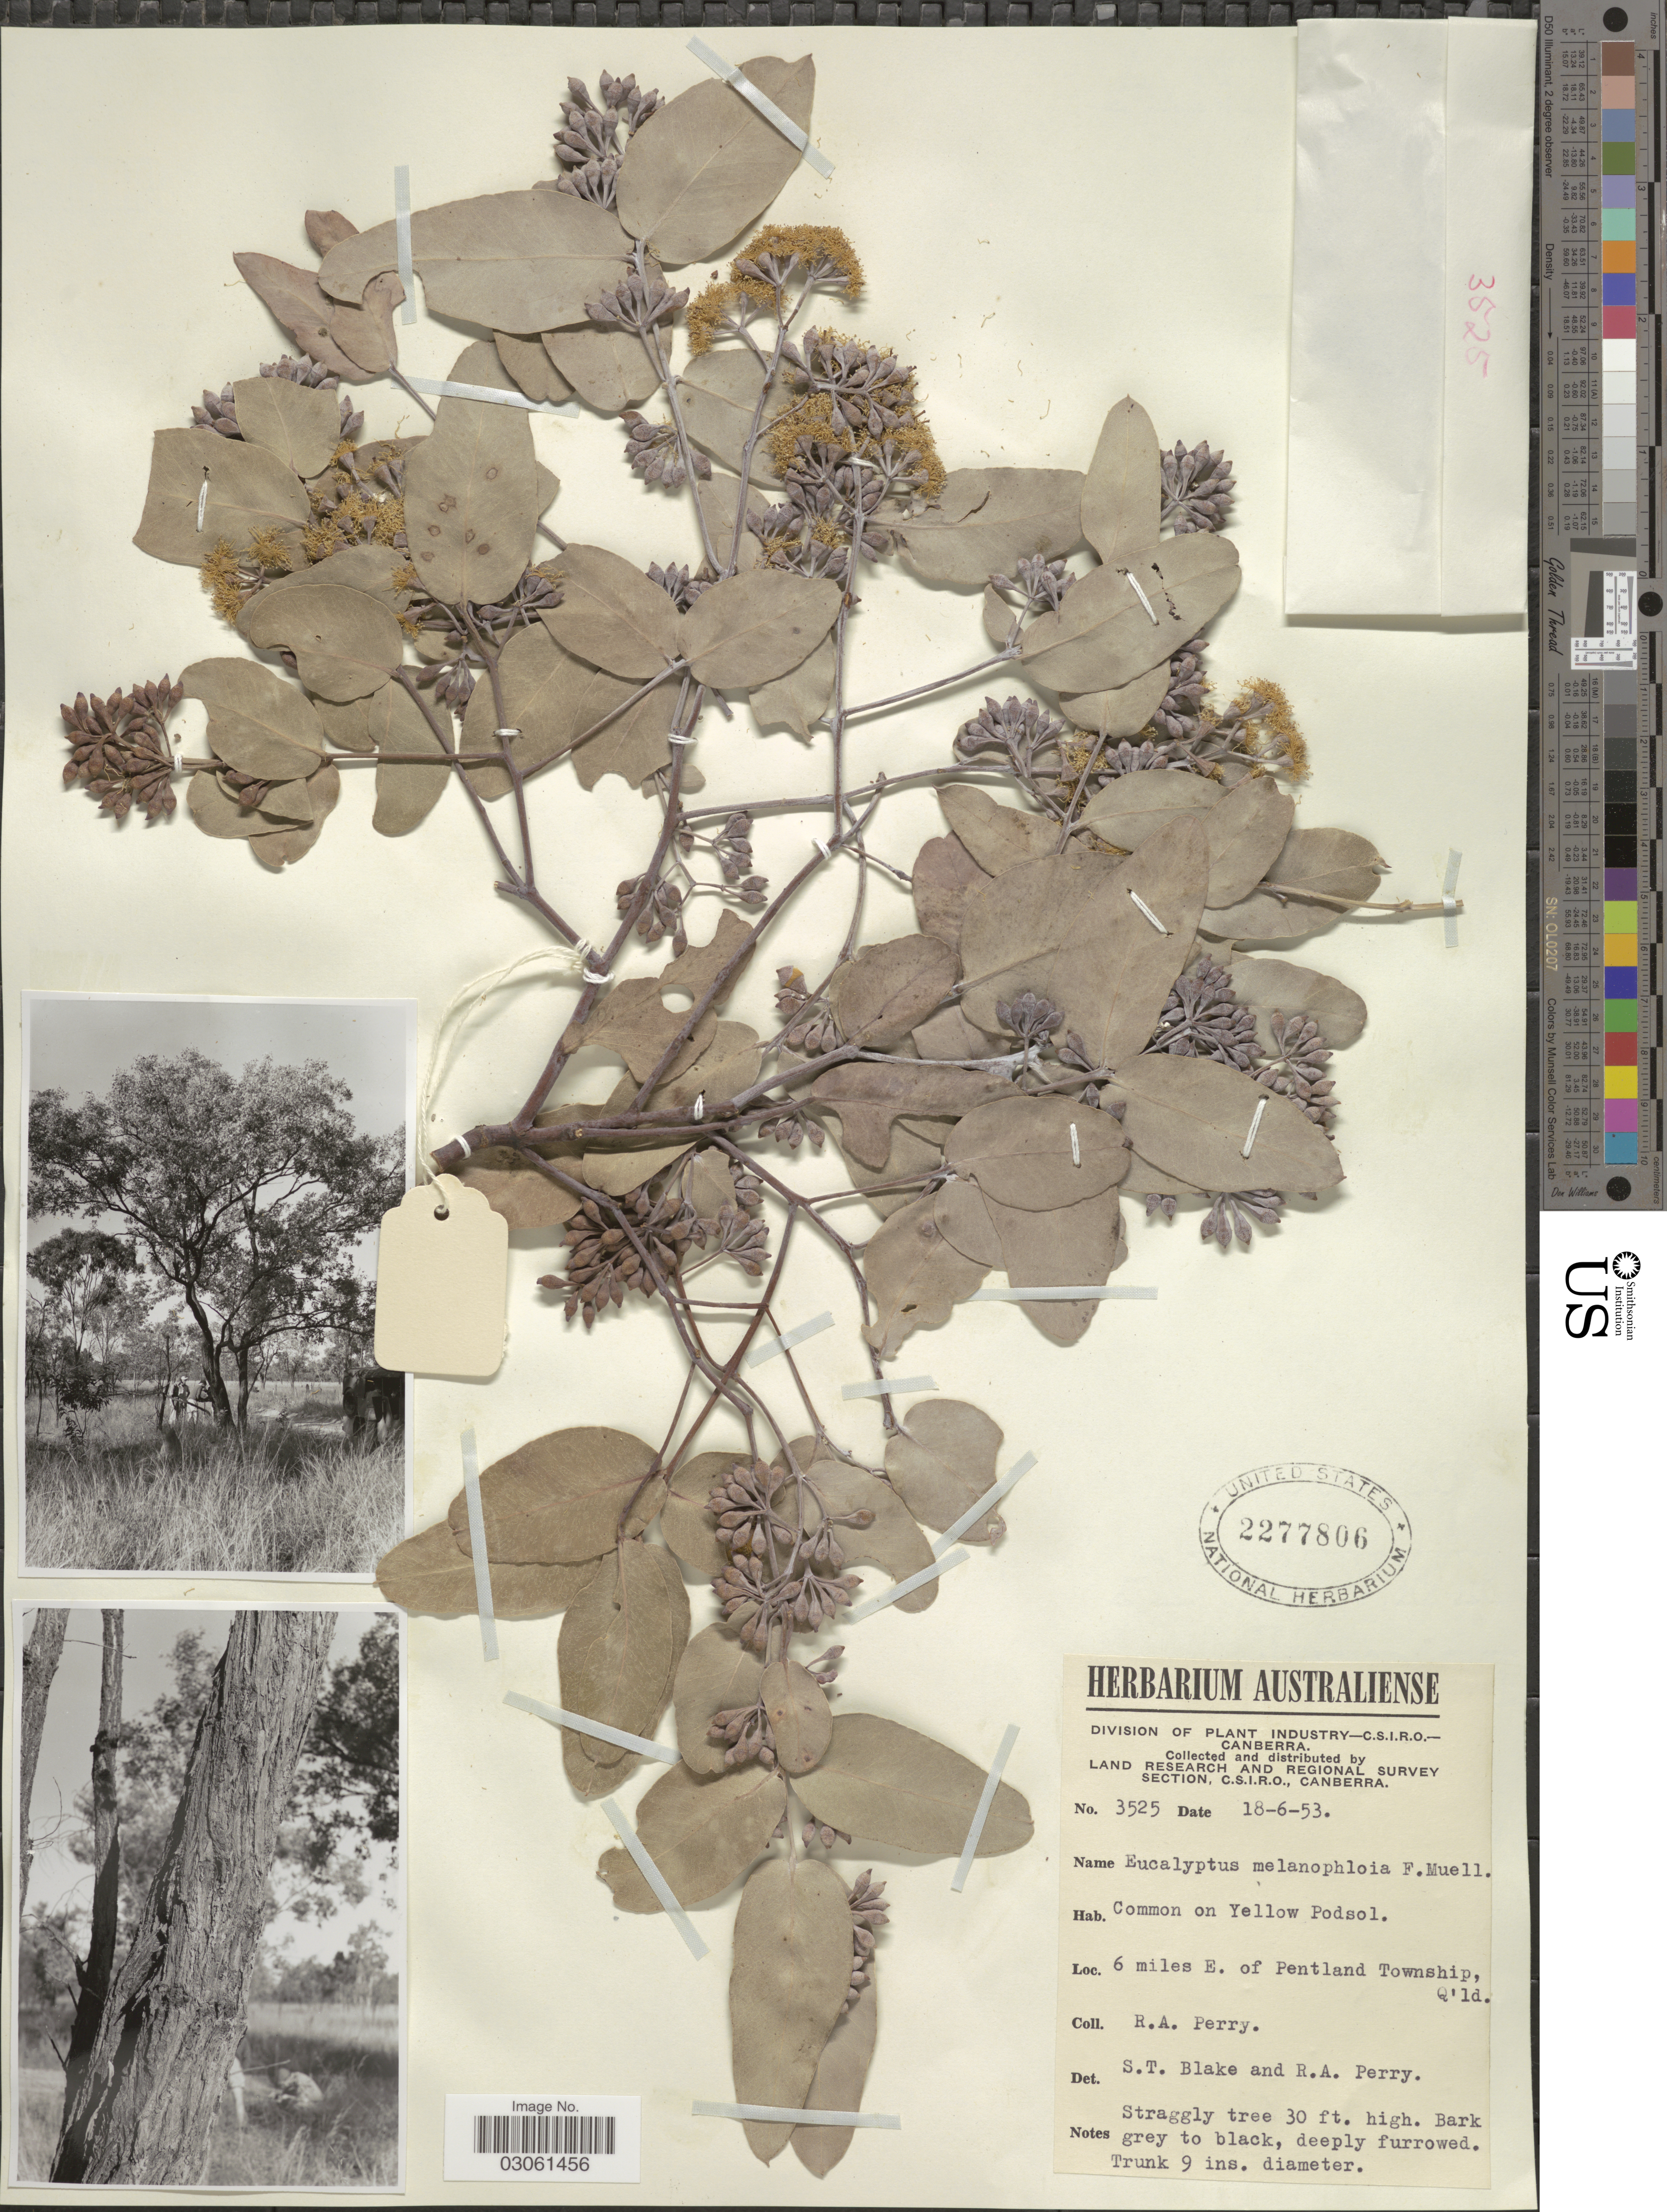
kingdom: Plantae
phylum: Tracheophyta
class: Magnoliopsida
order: Myrtales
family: Myrtaceae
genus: Eucalyptus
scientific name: Eucalyptus melanophloia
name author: F. Muell.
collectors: Perry, R. A.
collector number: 3525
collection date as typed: Transcribed d/m/y: 18/6/53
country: Australia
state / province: Queensland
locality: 6 miles E. of Pentland Township, Q'ld.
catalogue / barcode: US 2277806